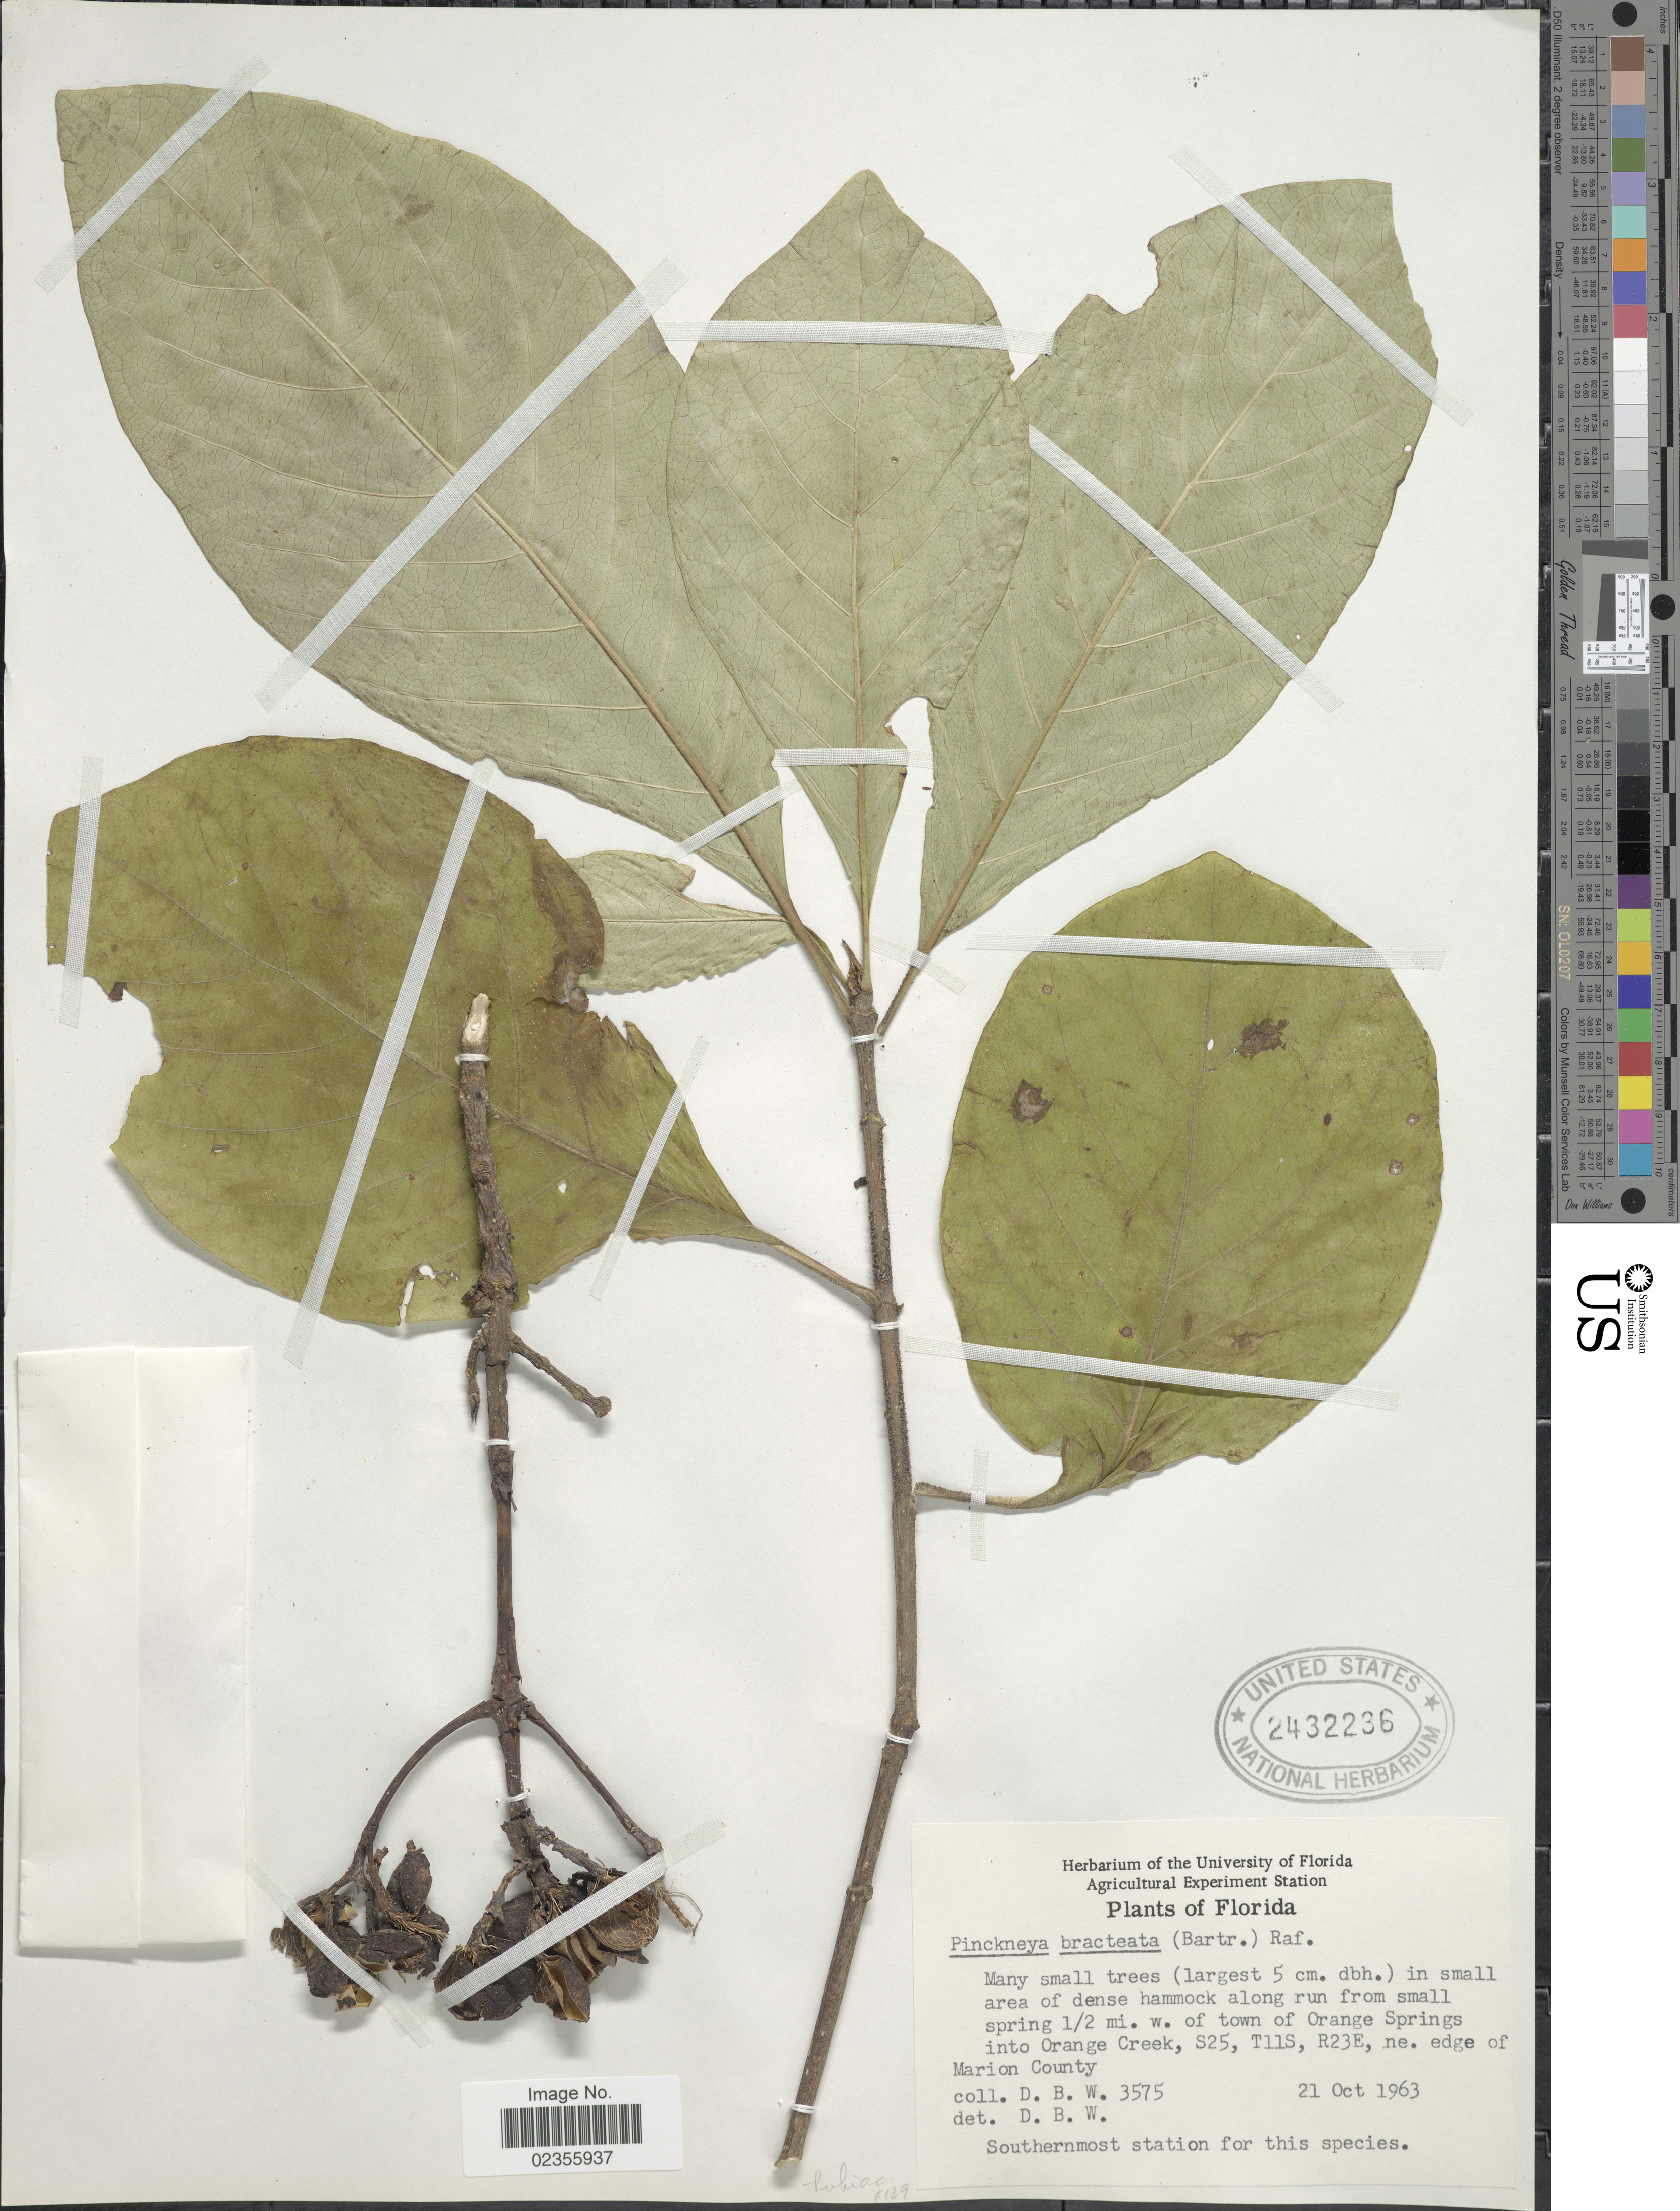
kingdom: Plantae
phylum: Tracheophyta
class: Magnoliopsida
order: Gentianales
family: Rubiaceae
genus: Pinckneya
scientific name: Pinckneya pubens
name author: Michx.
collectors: D. B. W.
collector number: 3575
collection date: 1963-10-21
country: United States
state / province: Florida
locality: In small area of dense hammock along run from small spring 1/2 mi. w. of town of Orange Springs into Orange Creek, S25, T11S, R23E, ne. edge of Marion County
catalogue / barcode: US 2432236